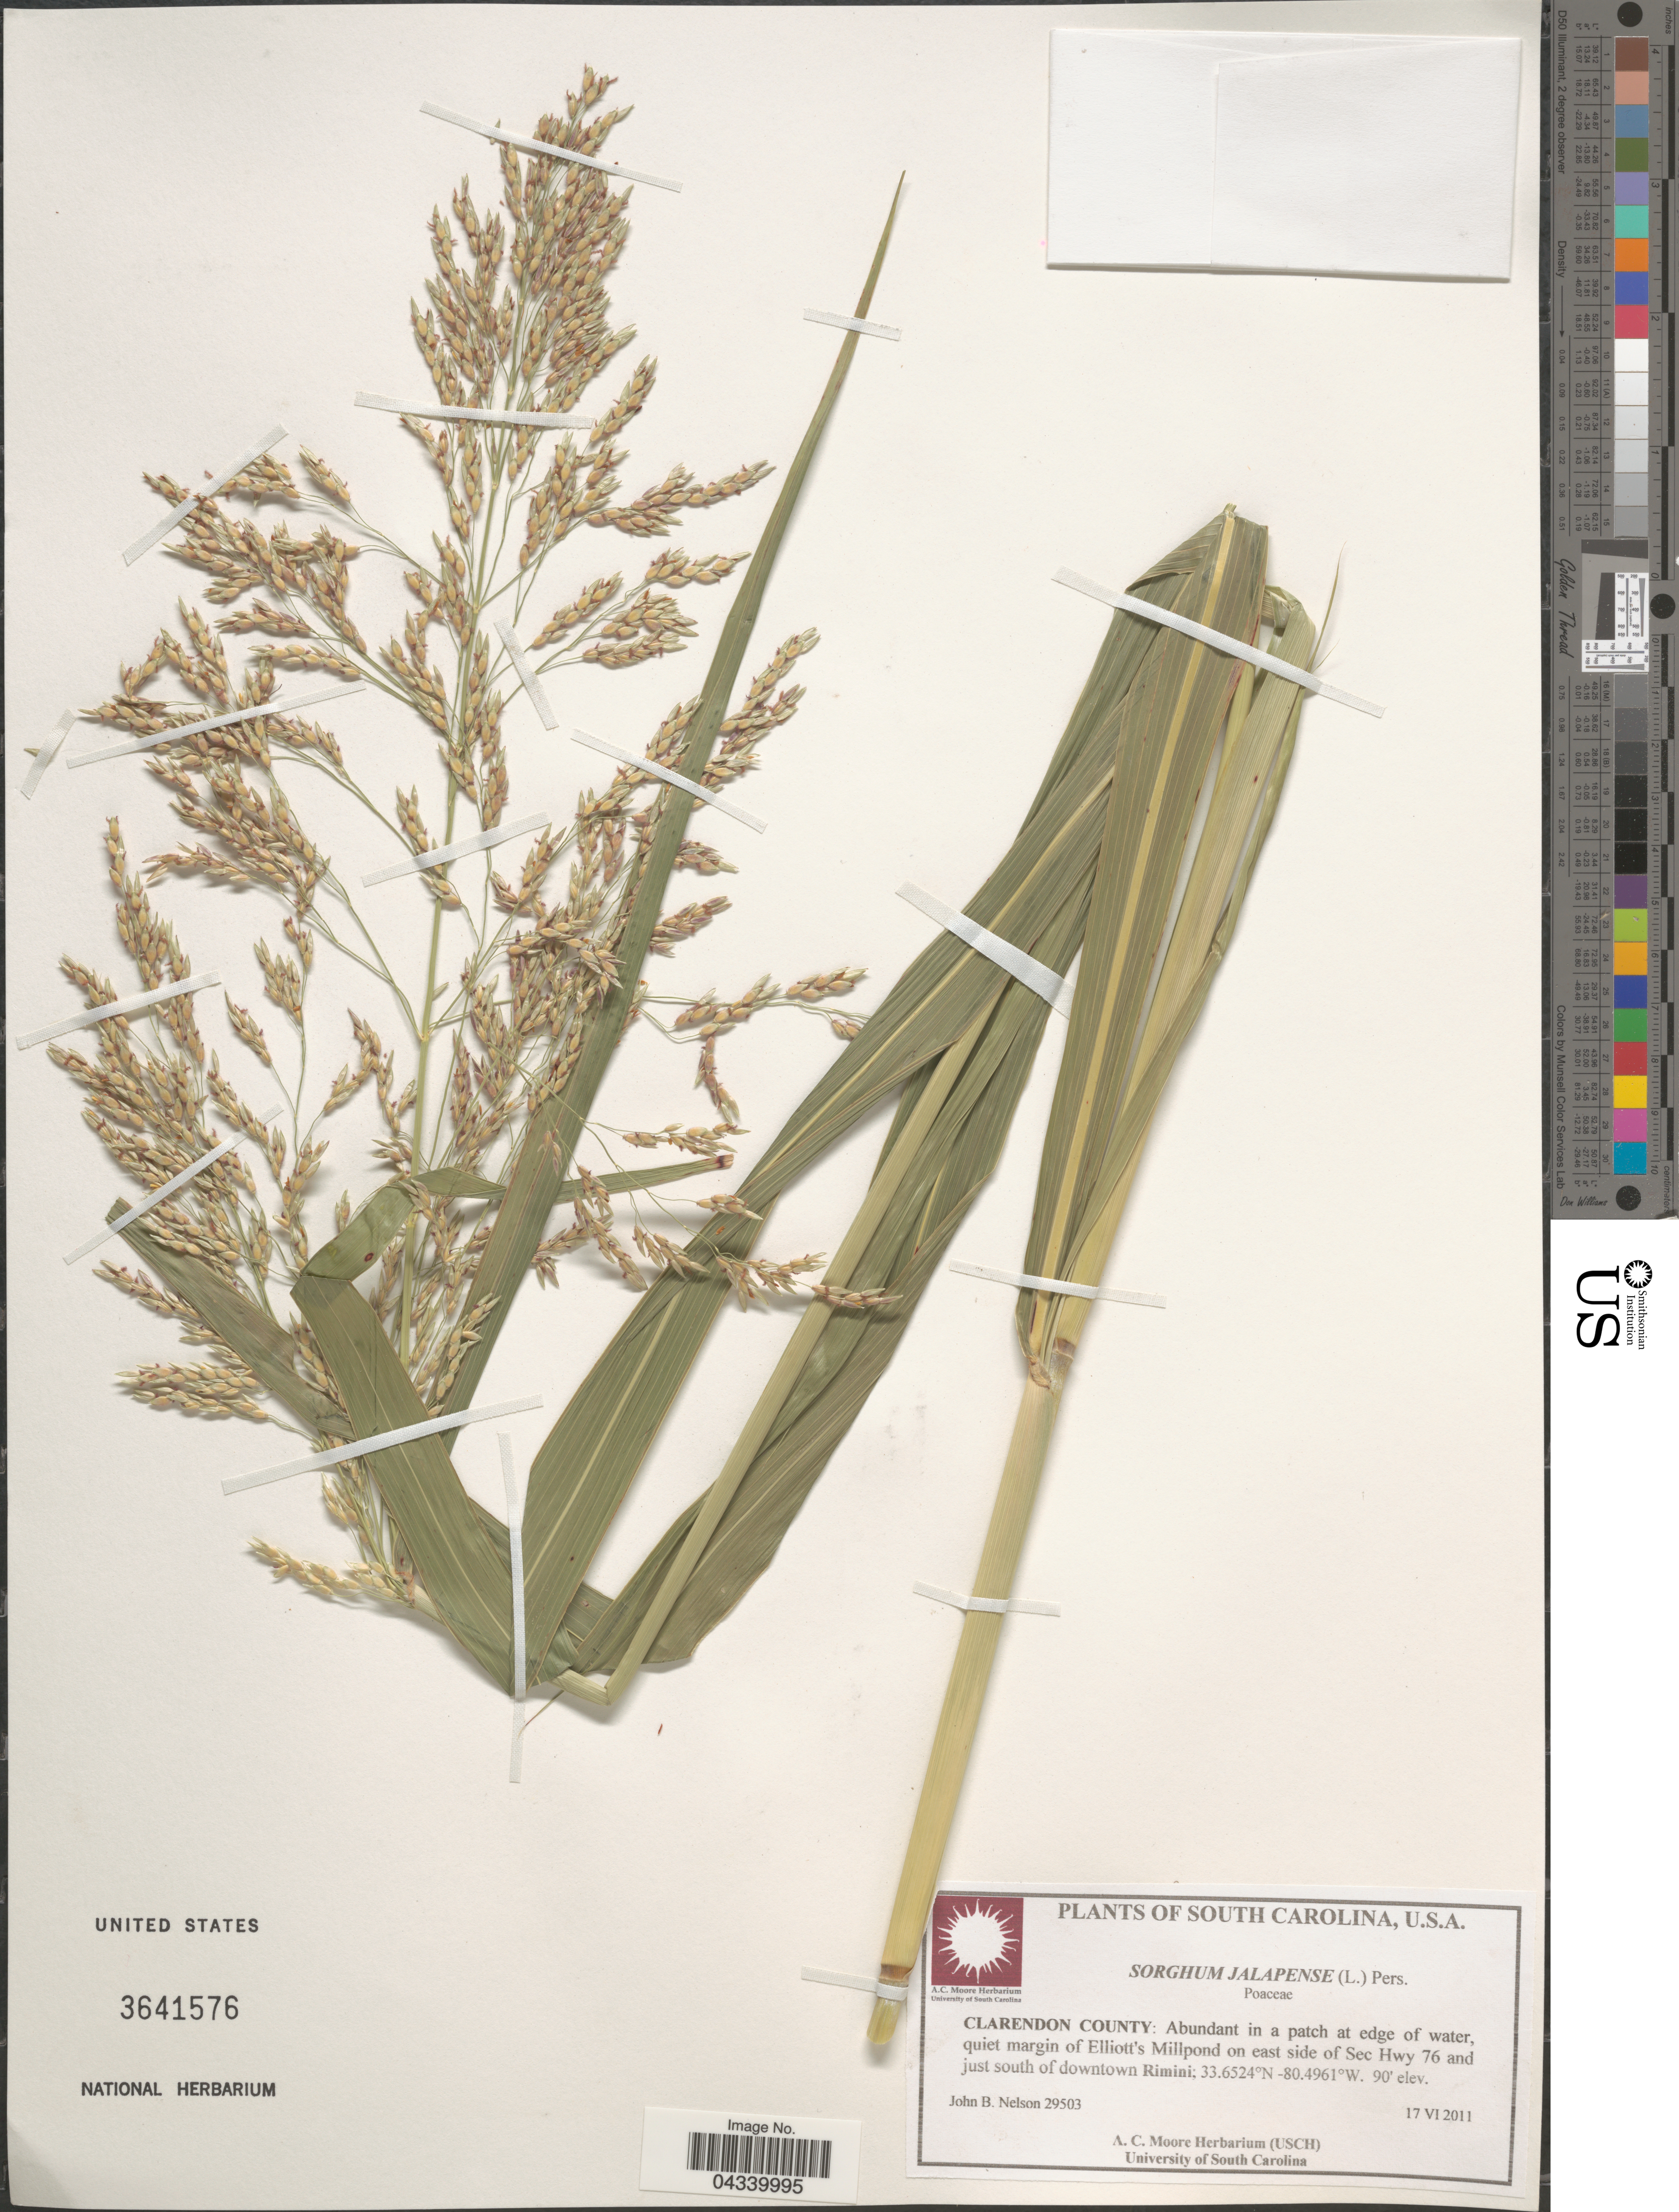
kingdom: Plantae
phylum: Tracheophyta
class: Liliopsida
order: Poales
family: Poaceae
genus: Sorghum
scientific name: Sorghum halepense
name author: (L.) Pers.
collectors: J. B. Nelson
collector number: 29503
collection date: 2011-06-17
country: United States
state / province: South Carolina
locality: Clarendon County: In a patch at edge of water, quiet margin of Elliott's Millpond on east side of Sec Hwy 76 and just south of downtown Rimini.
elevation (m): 27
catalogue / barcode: US 3641576